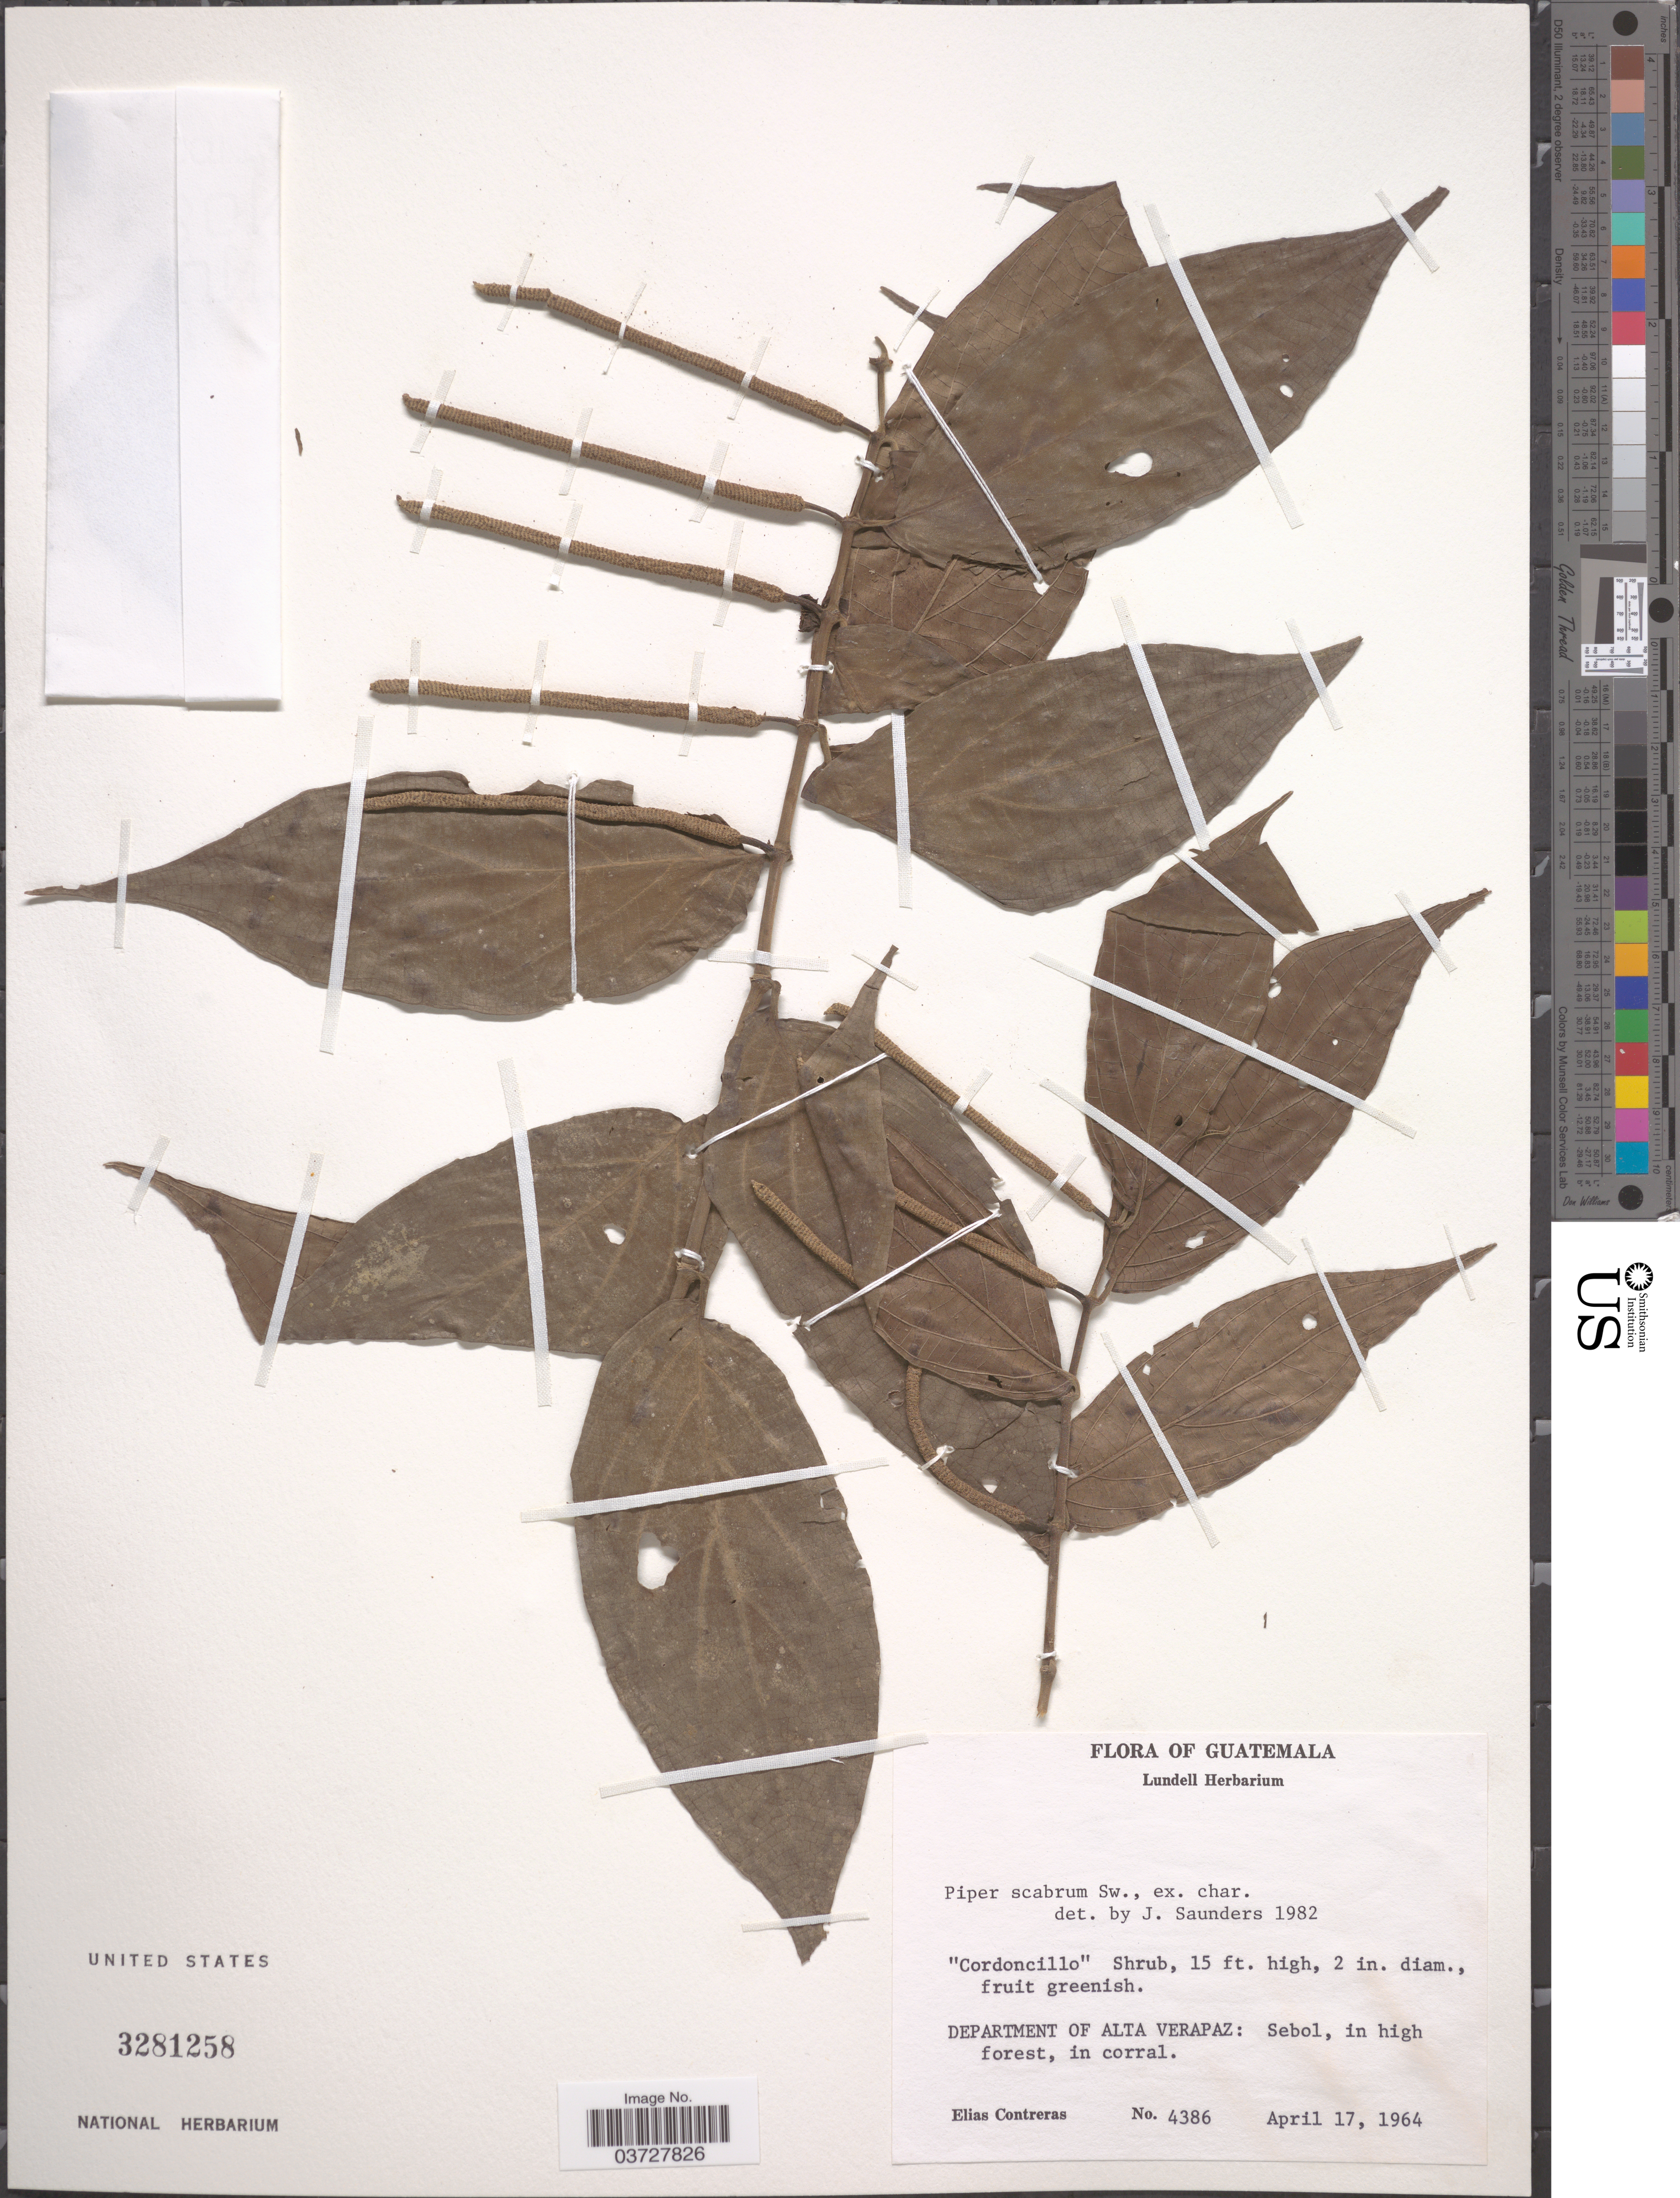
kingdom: Plantae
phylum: Tracheophyta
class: Magnoliopsida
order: Piperales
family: Piperaceae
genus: Piper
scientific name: Piper scabrum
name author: Sw.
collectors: E. Contreras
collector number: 4386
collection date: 1964-04-17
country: Guatemala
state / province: Alta Verapaz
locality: Department of Alta Verapaz: Sebol, in high forest, in corral.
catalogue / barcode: US 3281258